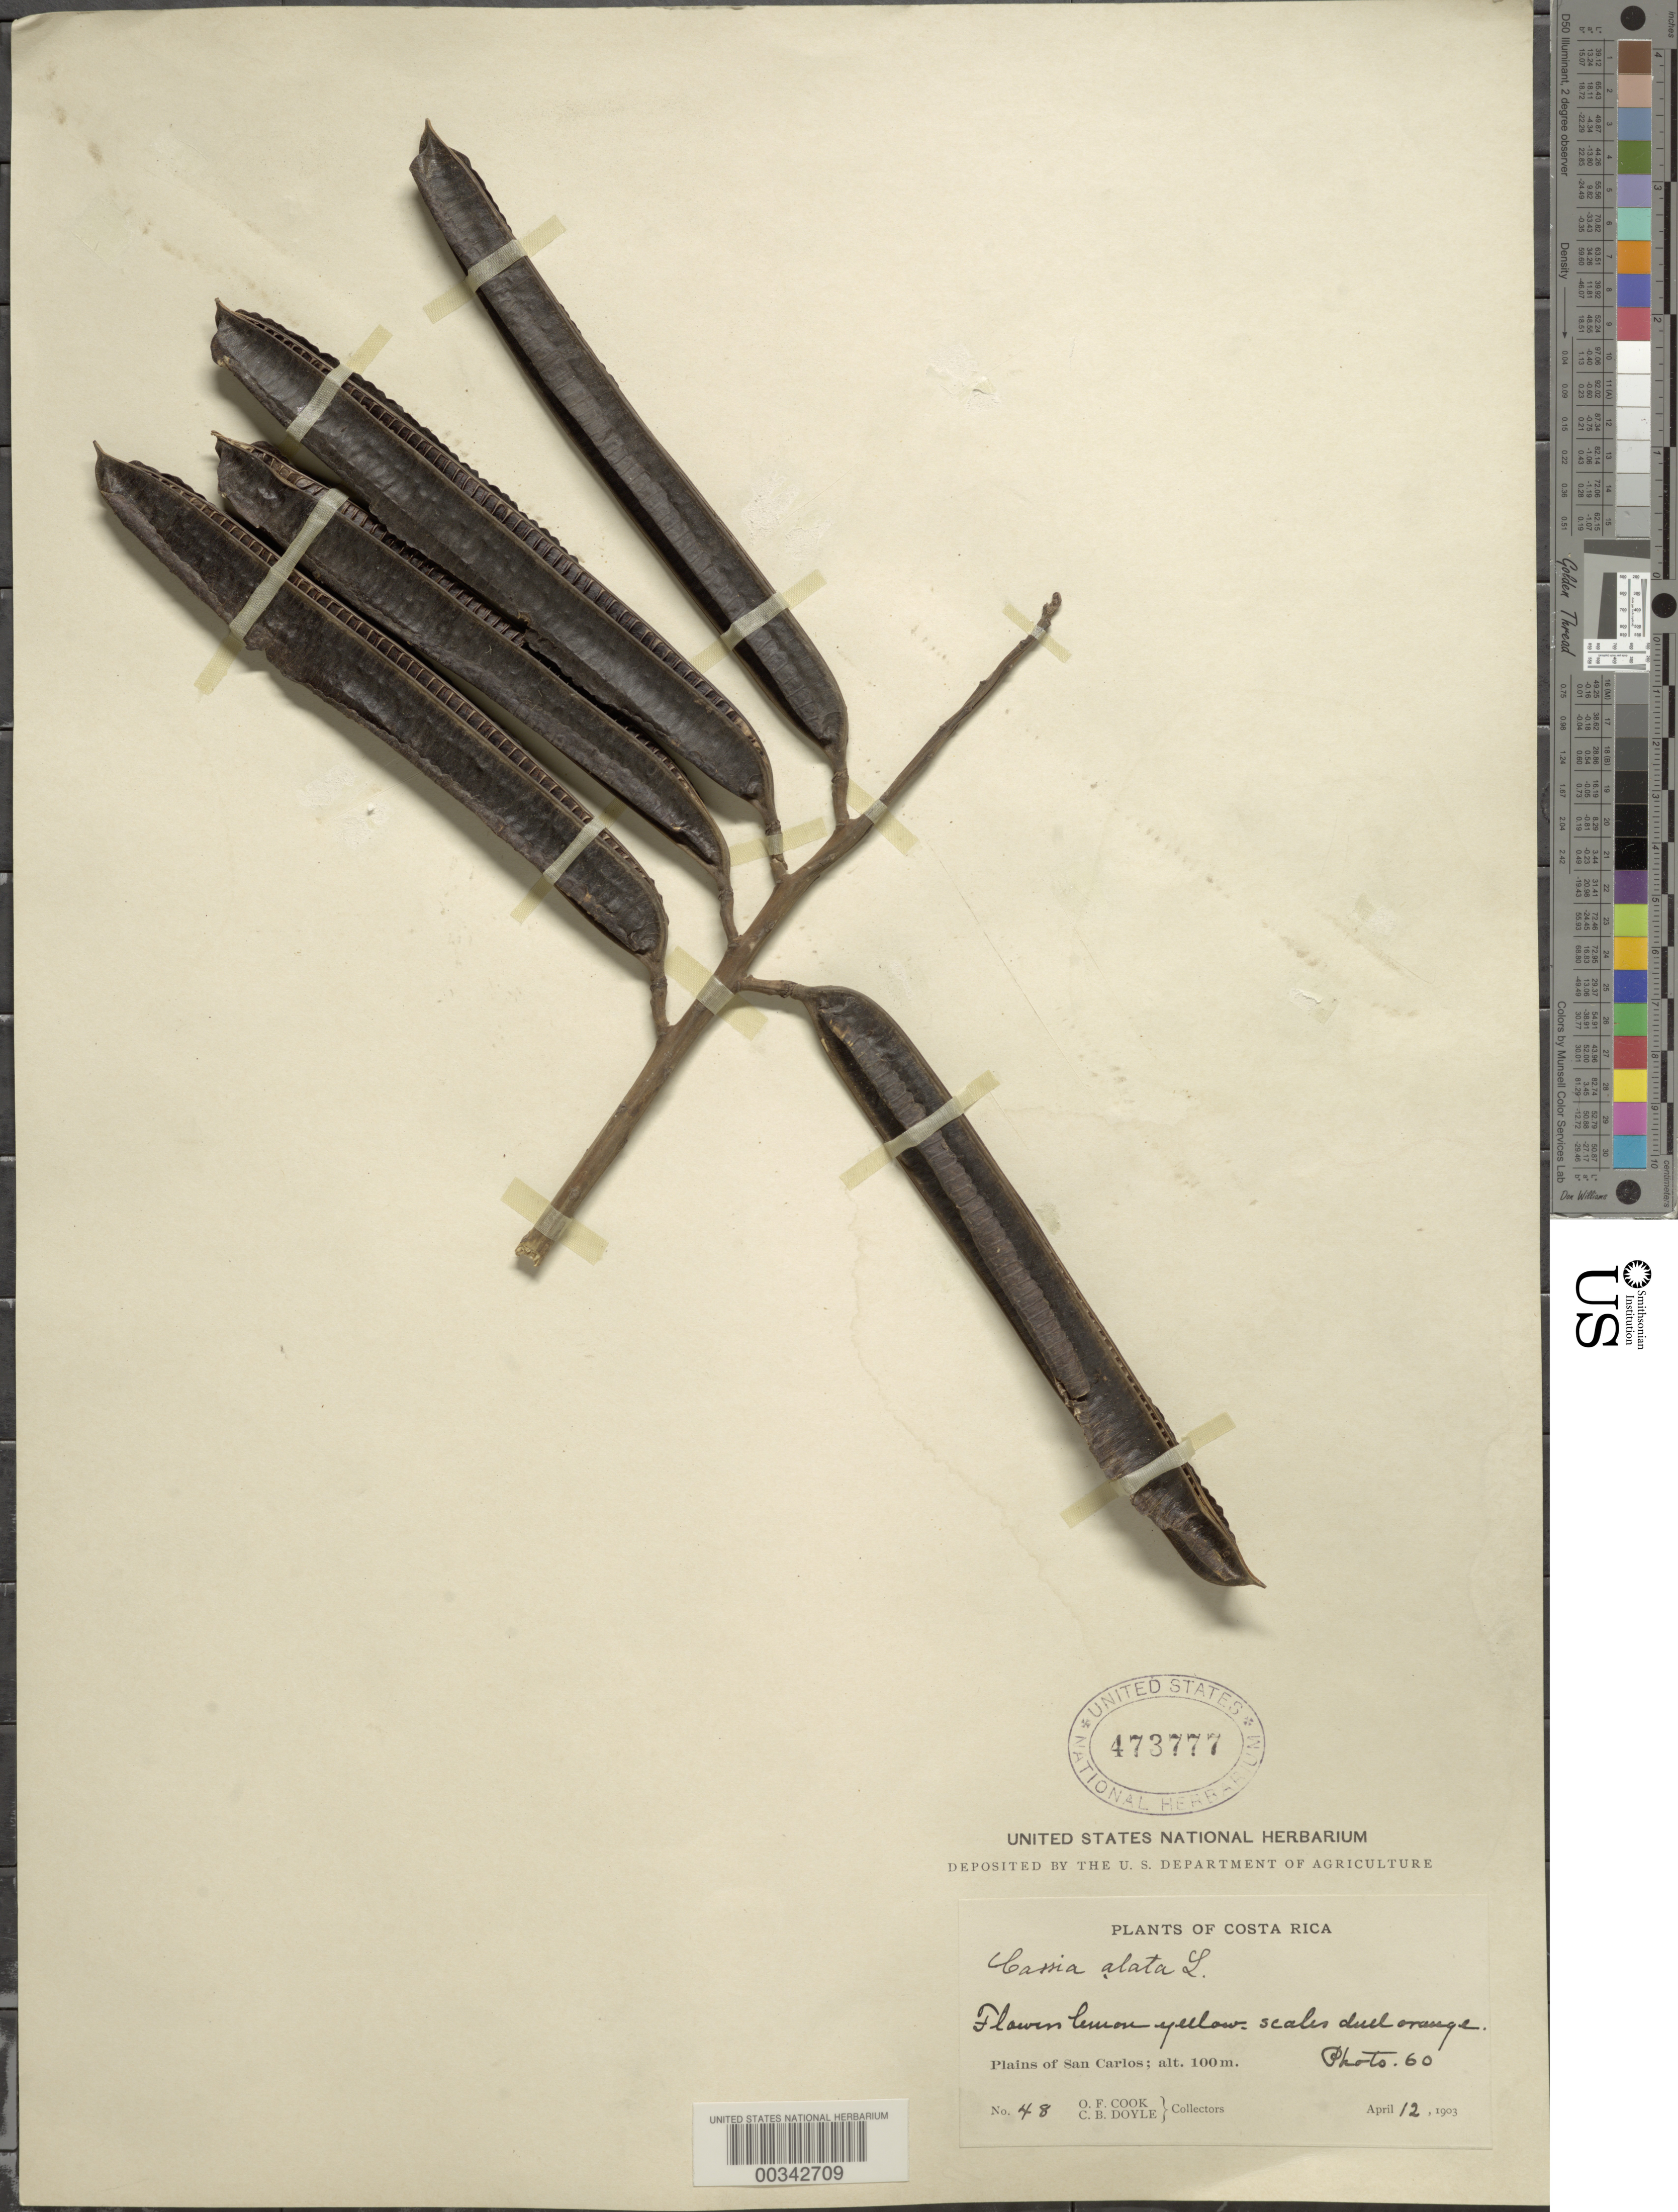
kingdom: Plantae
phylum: Tracheophyta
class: Magnoliopsida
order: Fabales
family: Fabaceae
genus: Senna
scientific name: Senna alata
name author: (L.) Roxb.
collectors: O. F. Cook & C. Doyle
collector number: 48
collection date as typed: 12 Apr 1903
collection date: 1903-04-12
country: Costa Rica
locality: Plains of San Carlos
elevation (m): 100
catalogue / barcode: US 473777